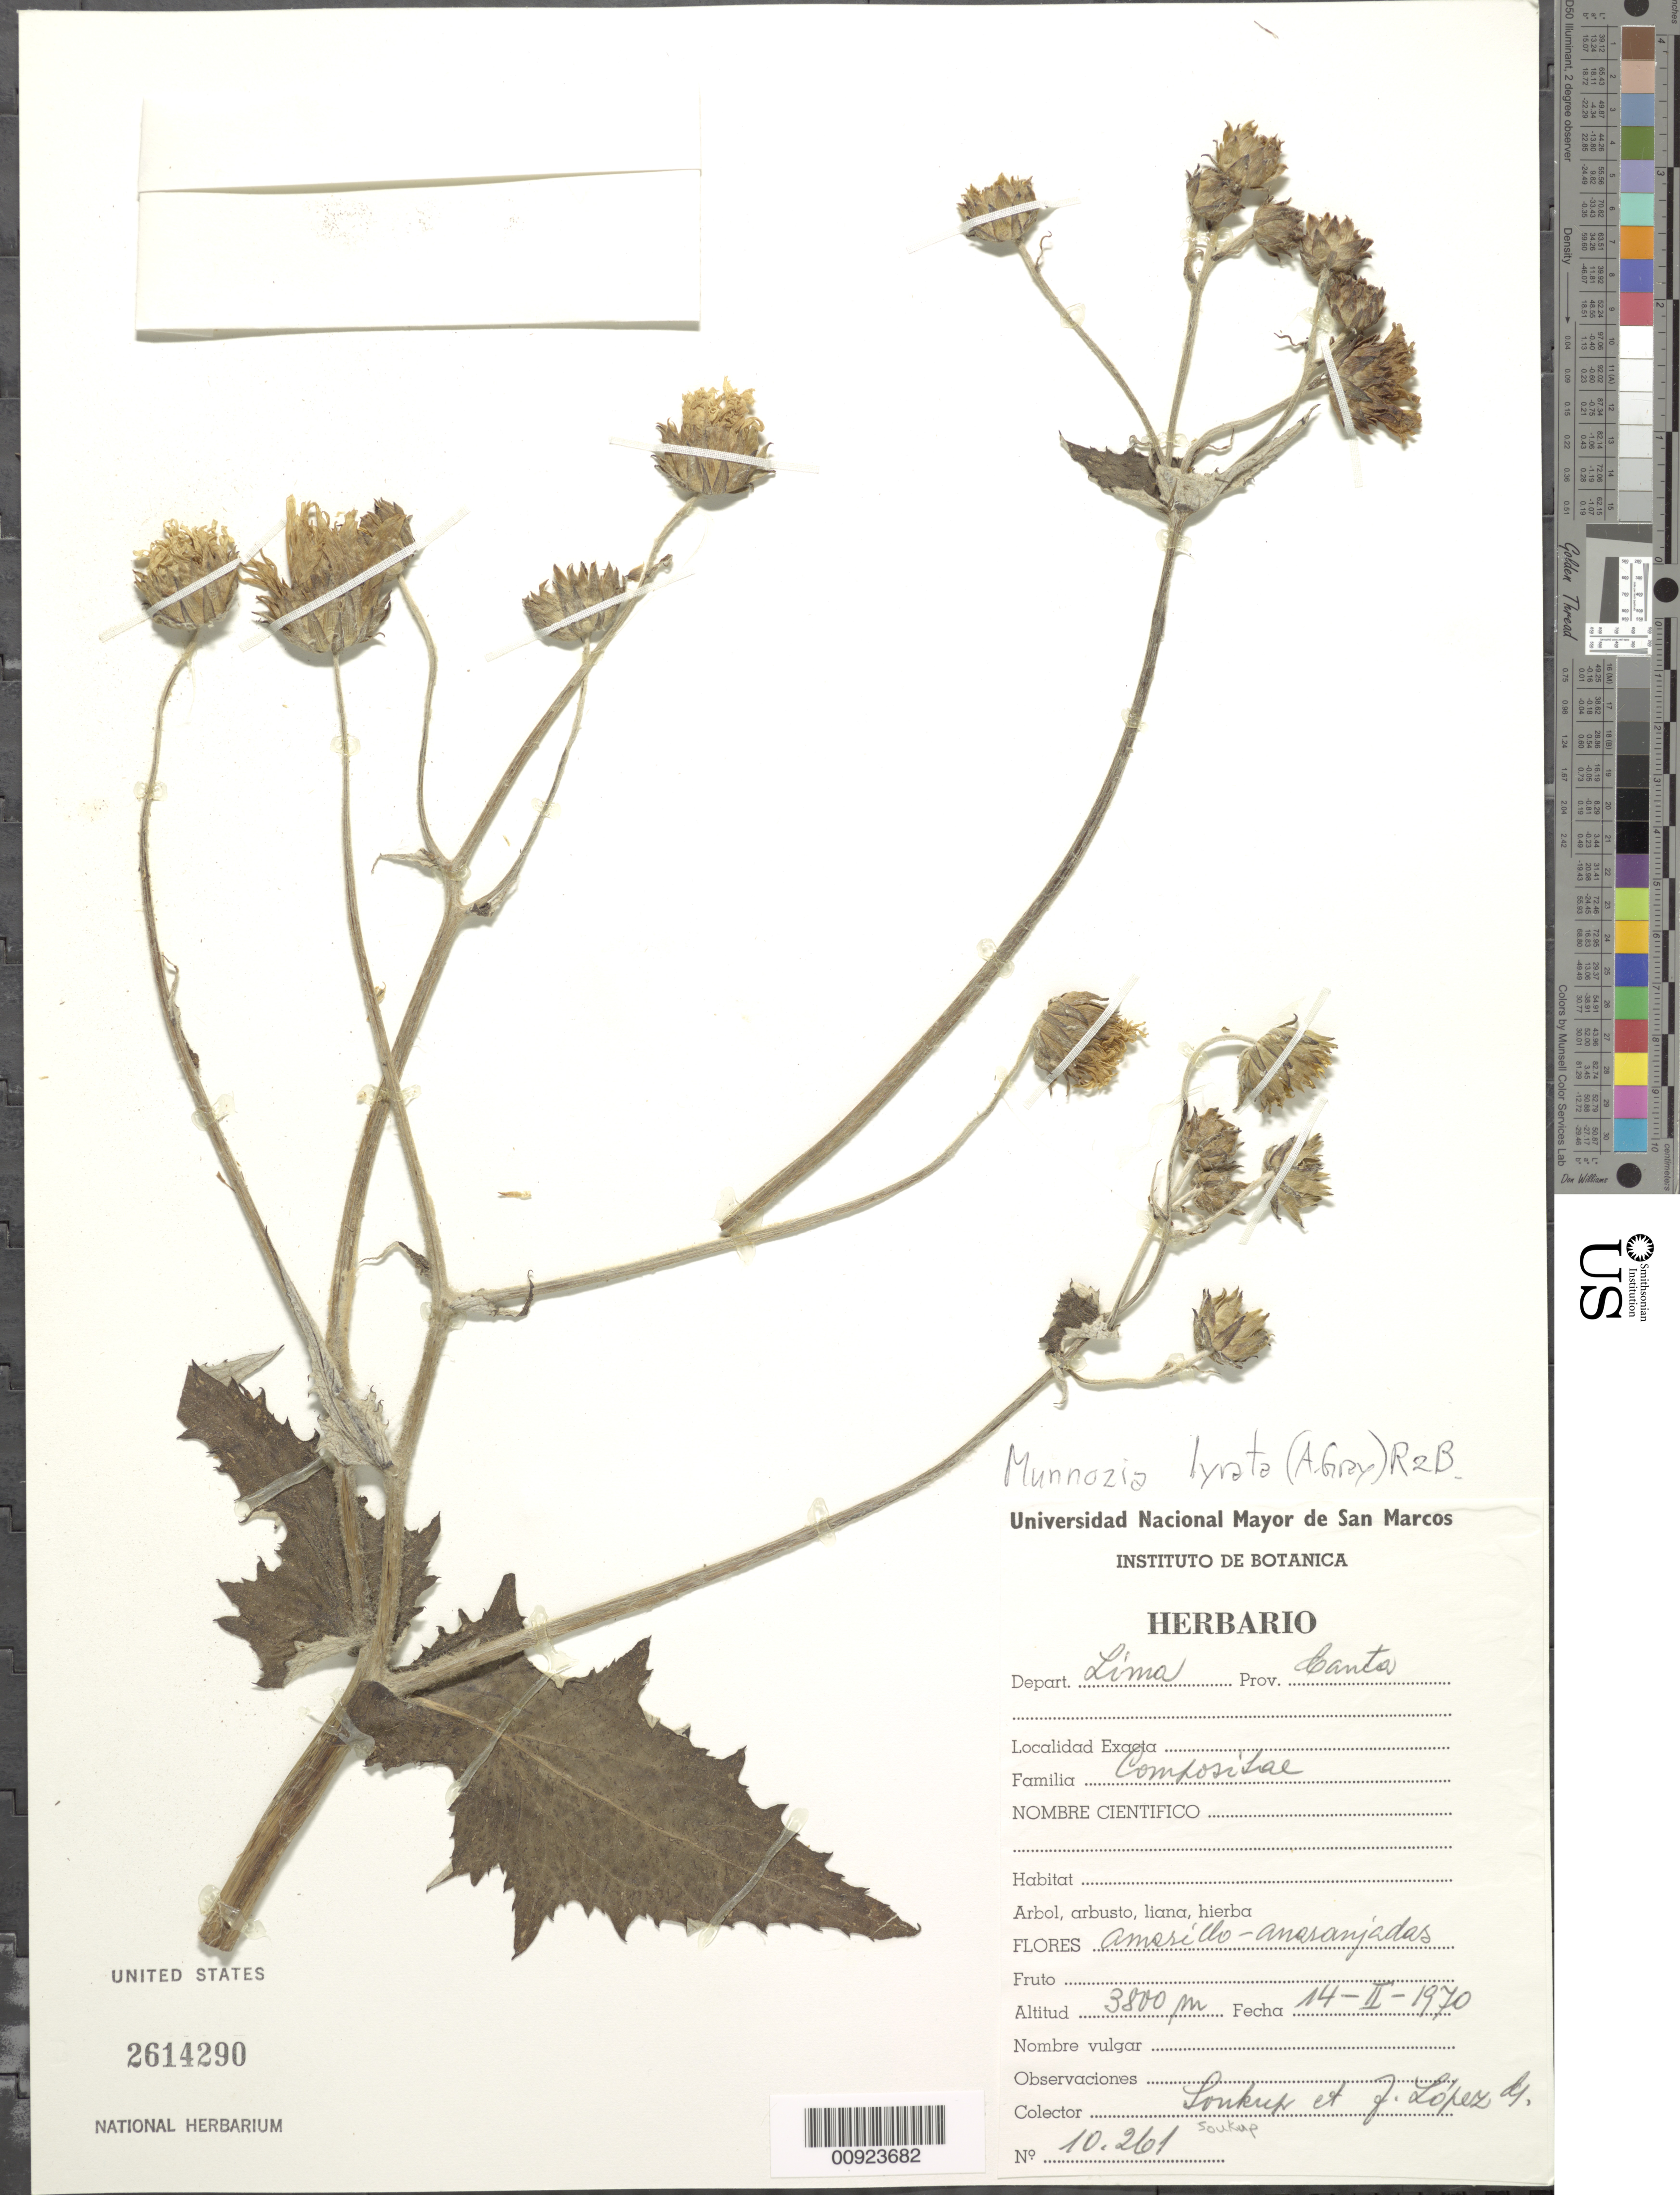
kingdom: Plantae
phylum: Tracheophyta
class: Magnoliopsida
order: Asterales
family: Asteraceae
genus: Munnozia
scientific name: Munnozia lyrata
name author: (A. Gray) H. Rob. & Brettell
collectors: J. J. Soukup & J. Lopez M.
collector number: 10261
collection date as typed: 14 February 1970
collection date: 1970-02-14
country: Peru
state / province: Lima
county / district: Canta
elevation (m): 3800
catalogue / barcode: US 2614290